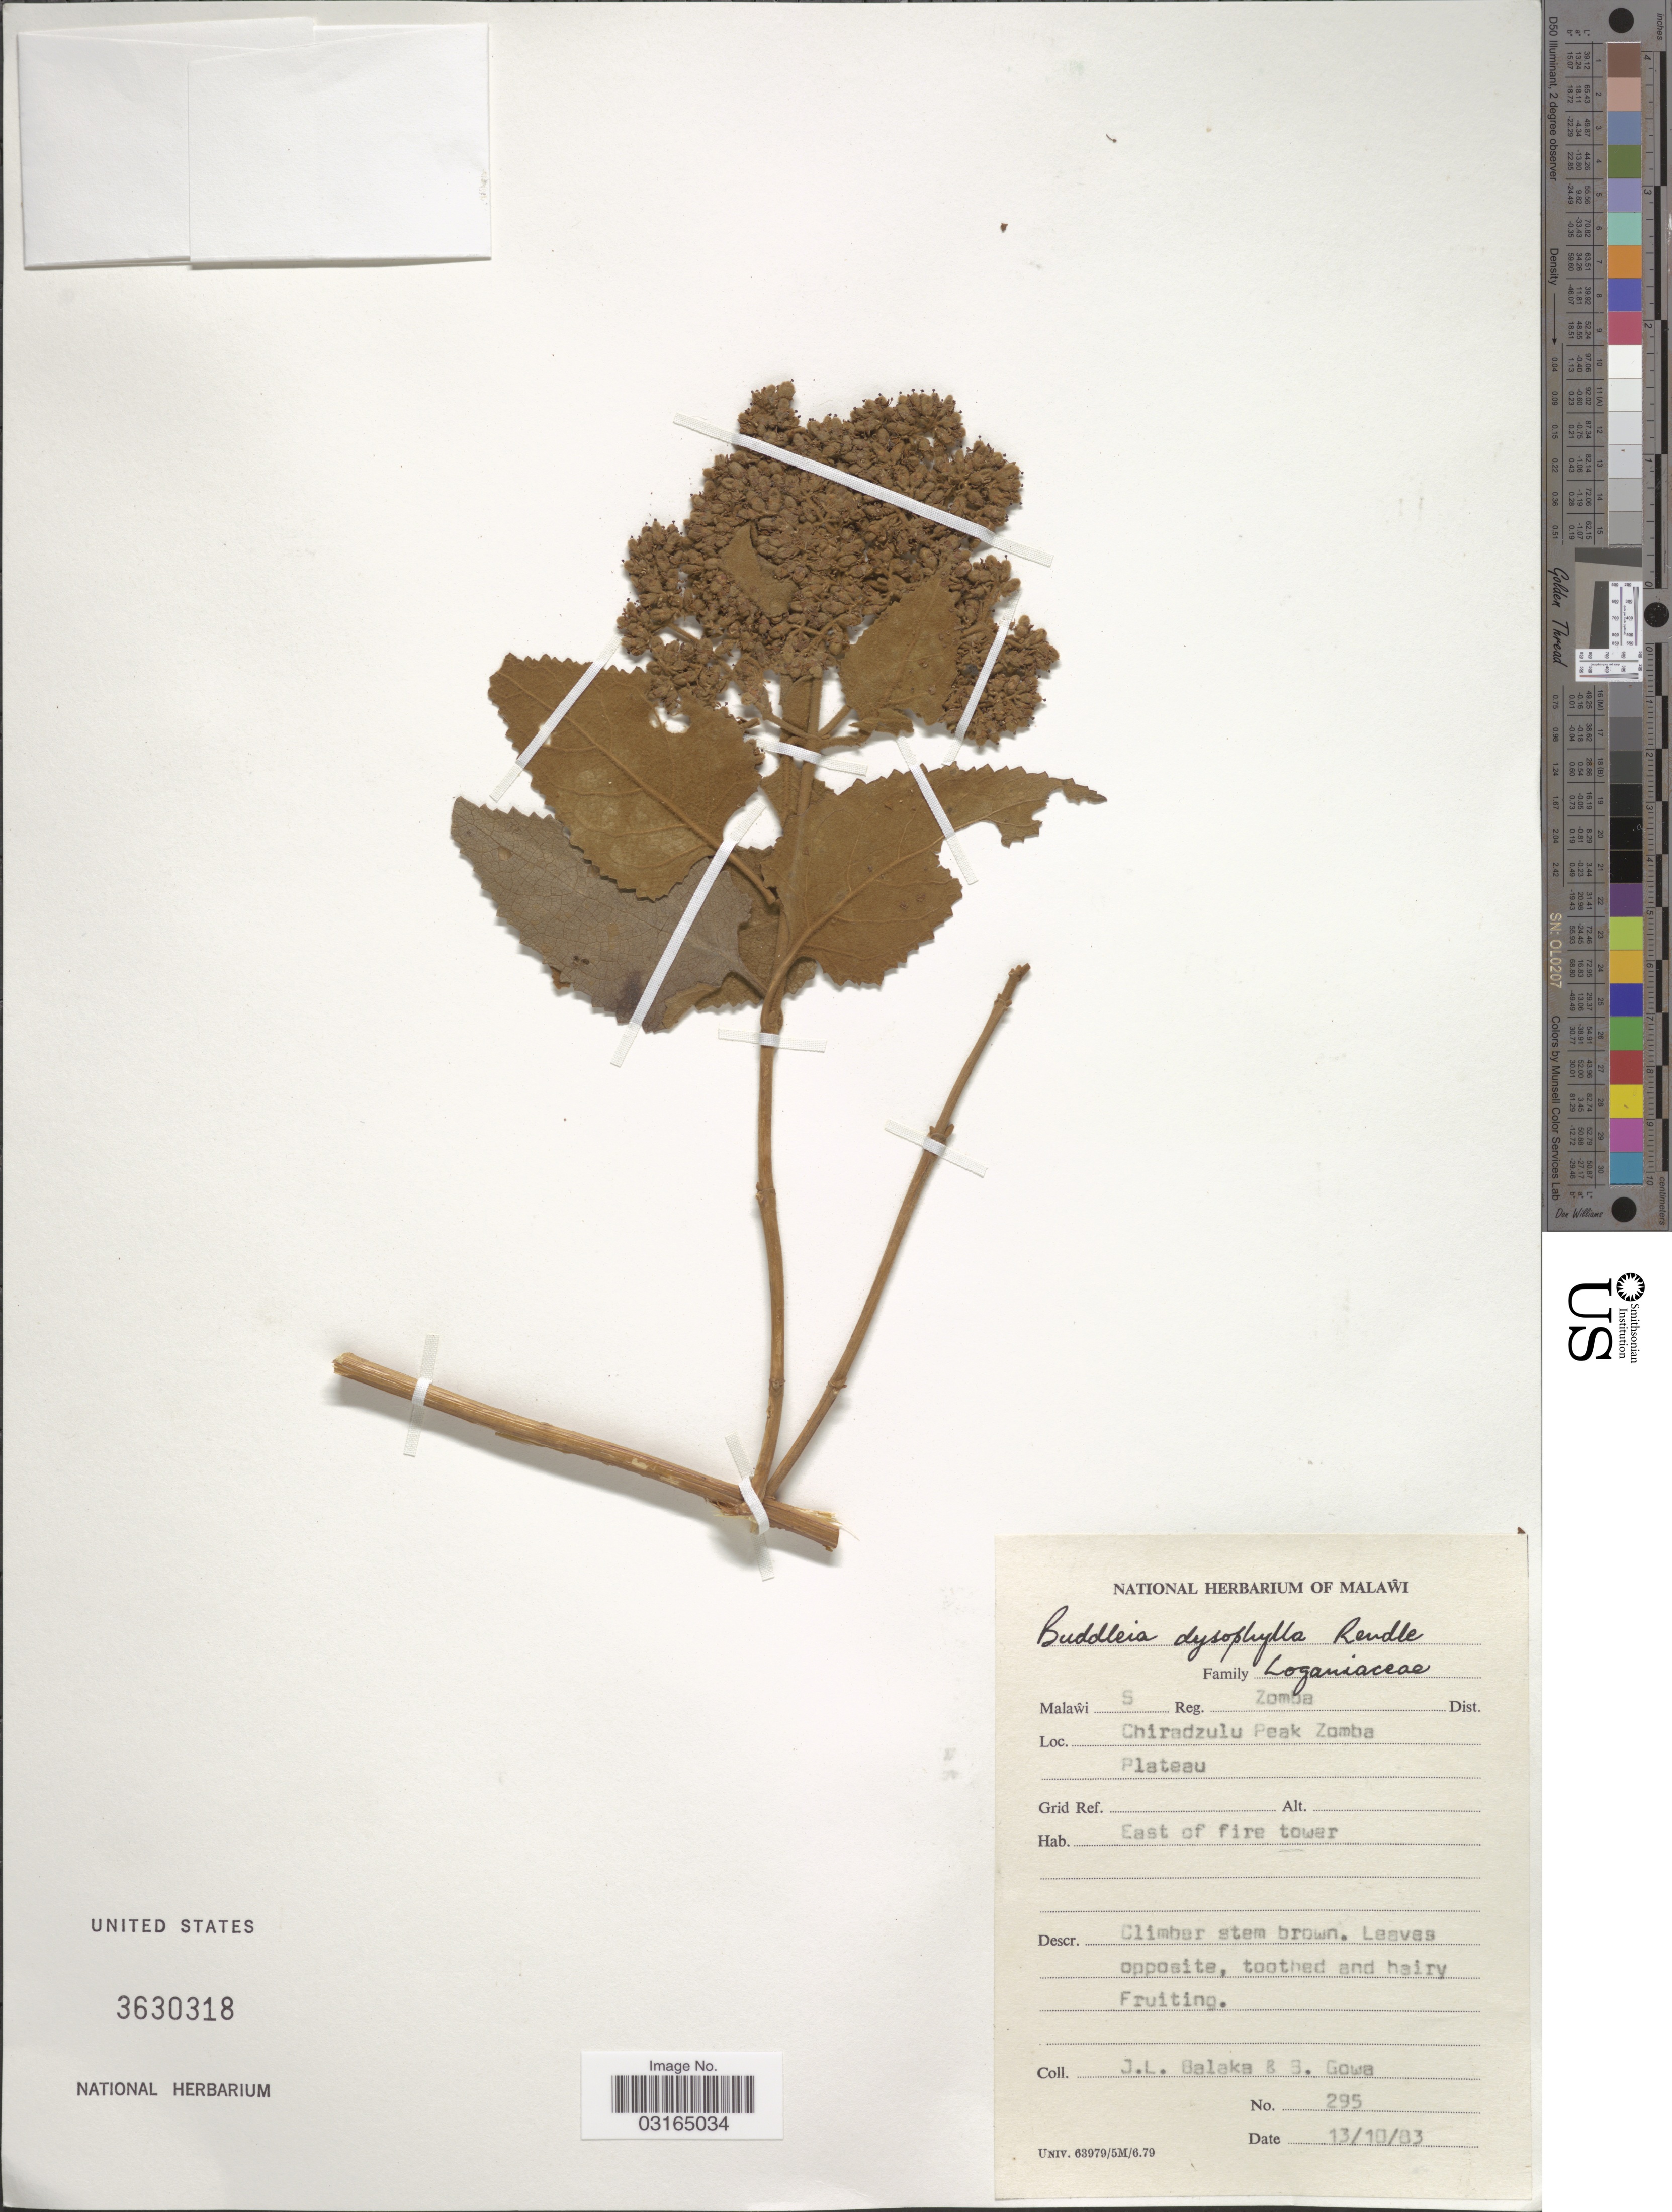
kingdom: Plantae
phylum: Tracheophyta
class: Magnoliopsida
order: Lamiales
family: Scrophulariaceae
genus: Buddleja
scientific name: Buddleja dysophylla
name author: (Benth.) Radlk.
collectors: J. Balaka & B. Gowa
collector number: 295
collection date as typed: Transcribed d/m/y: 13/10/83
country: Malawi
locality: S Reg. Zomba Dist. Chiradzulu Peak Zomba.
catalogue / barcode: US 3630318